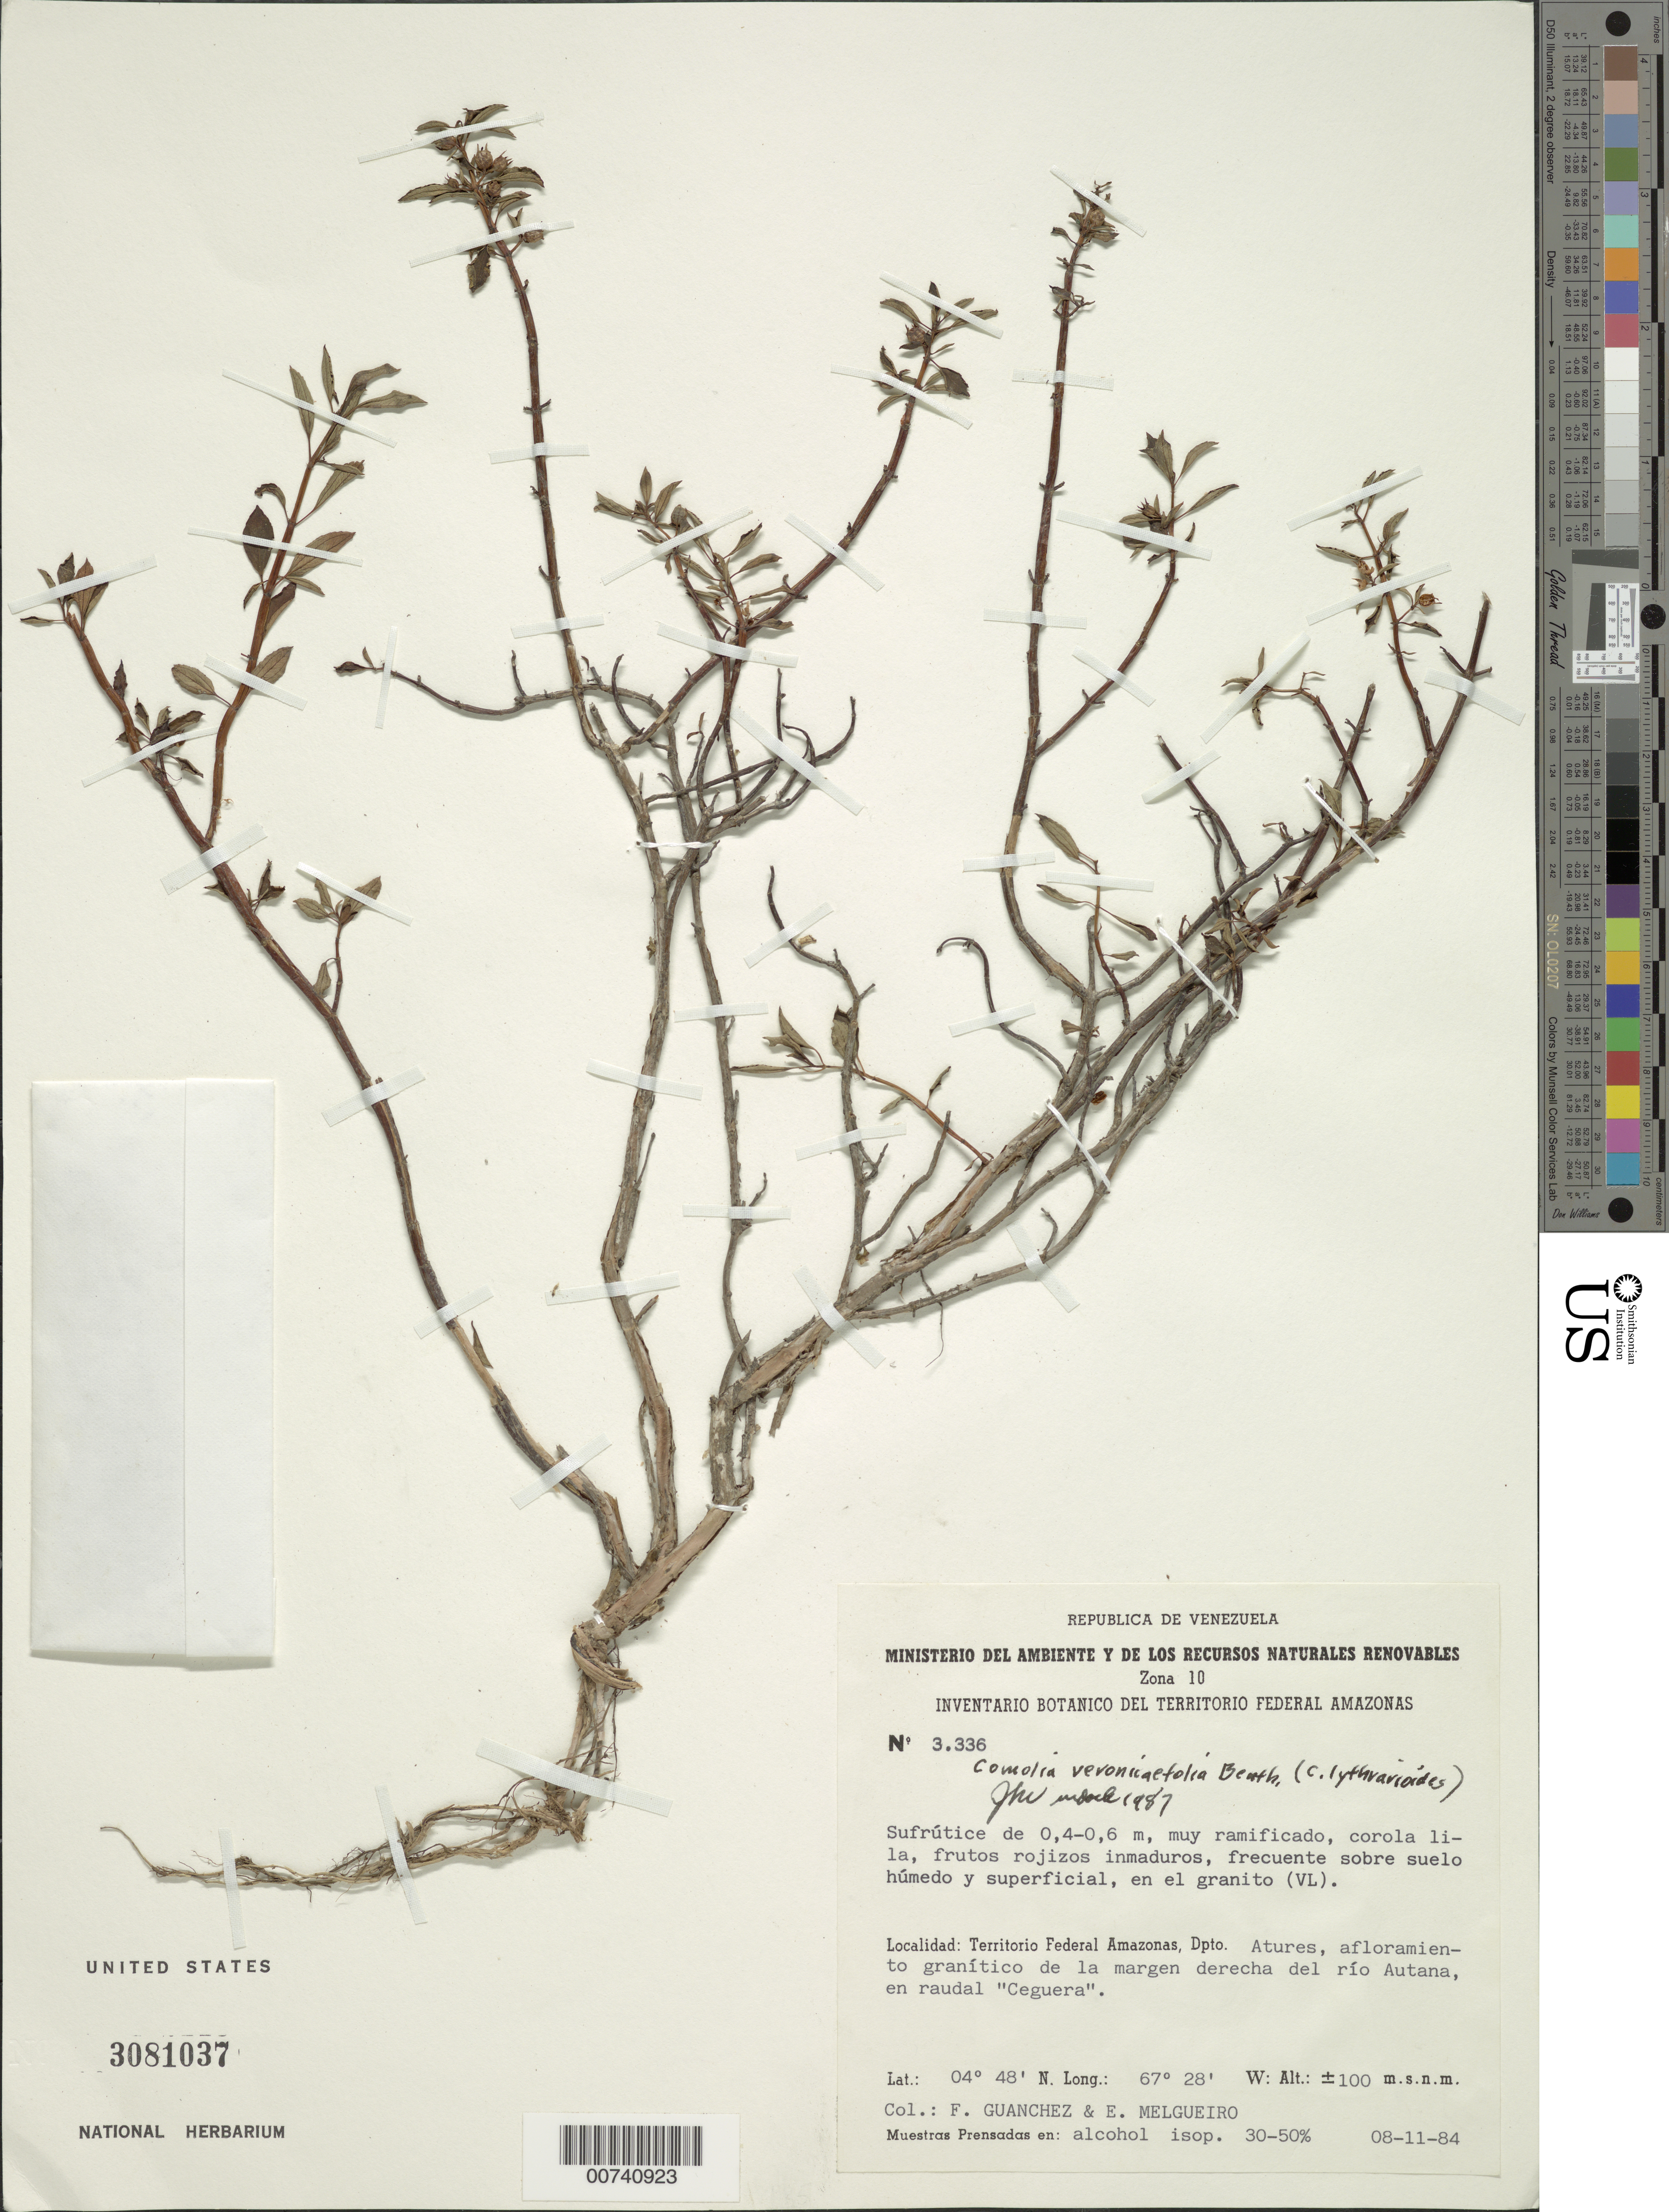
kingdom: Plantae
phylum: Tracheophyta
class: Magnoliopsida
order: Myrtales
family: Melastomataceae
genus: Comolia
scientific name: Comolia lythrarioides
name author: (Steud.) Naudin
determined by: Nunes da Silva, Diego, (RB), Jardim Botanico do Rio de Janeiro - Herbario (BRAZIL)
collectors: F. Guánchez M.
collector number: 3336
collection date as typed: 8-Nov-84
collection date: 1984-11-08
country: Venezuela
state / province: Amazonas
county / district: Atures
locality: Río Autana, en raudal "Ceguera"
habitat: Sobre suelo humedo y superficial, en el granito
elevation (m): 100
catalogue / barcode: US 3081037